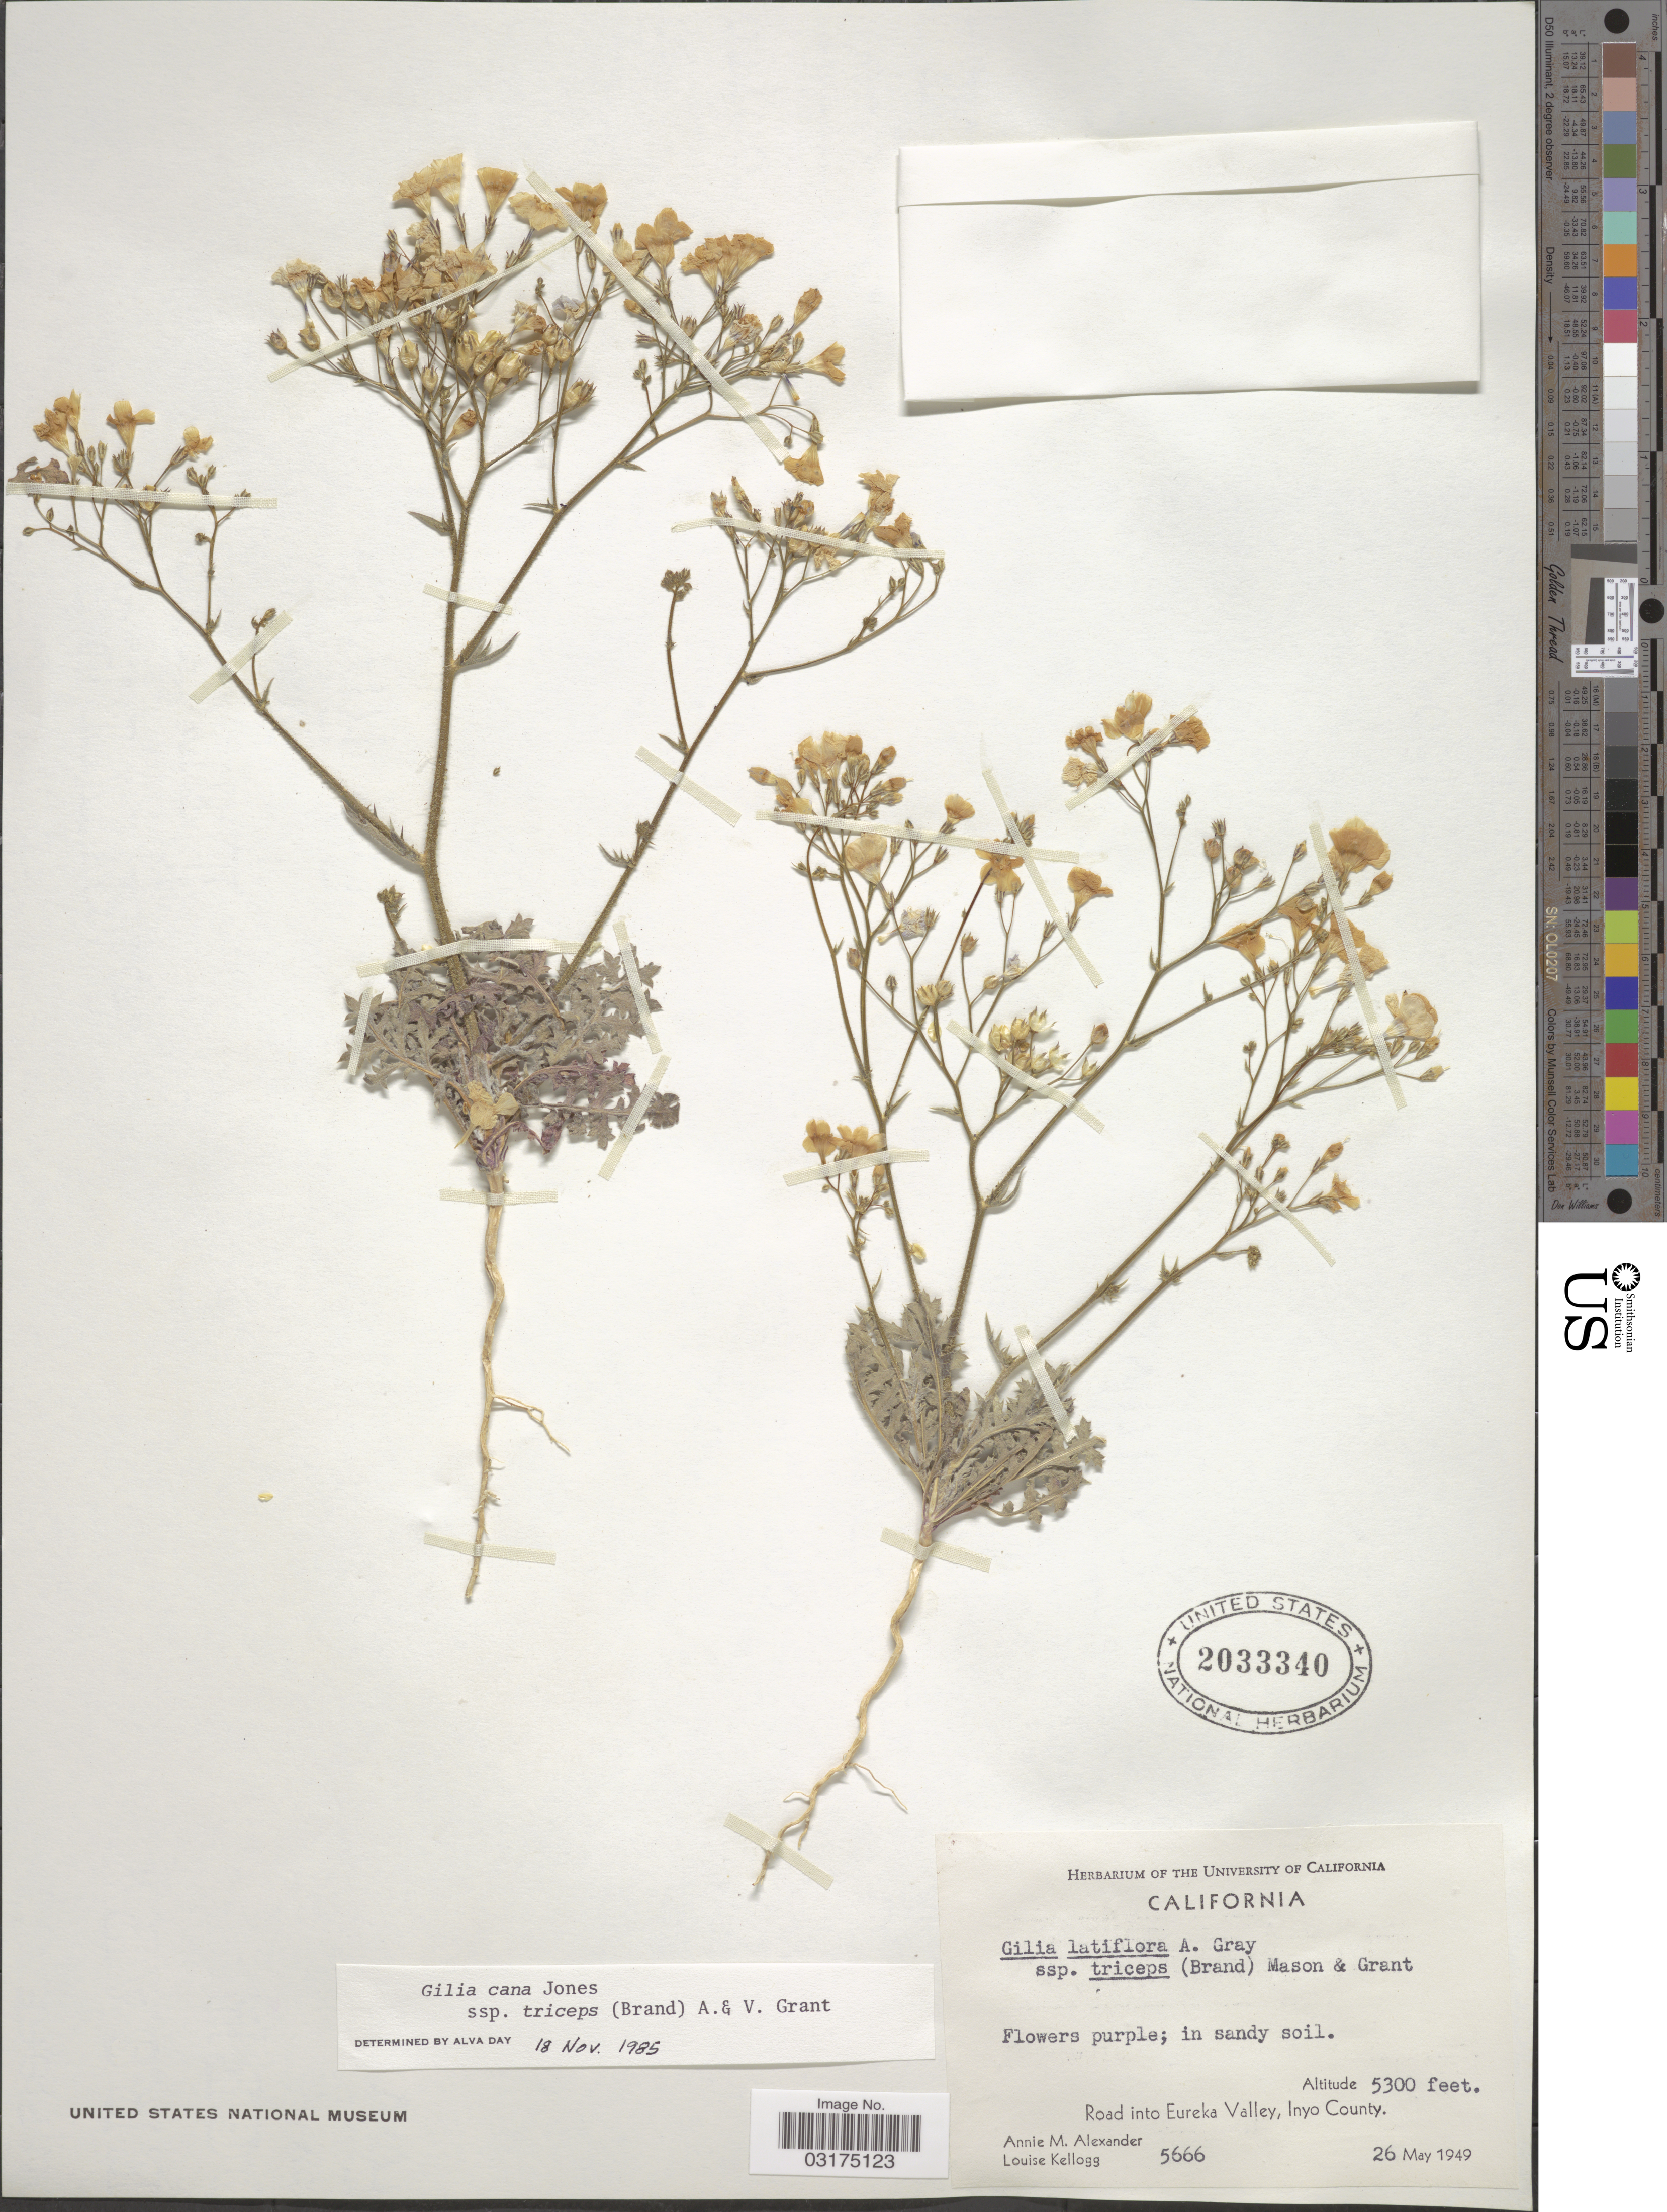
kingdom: Plantae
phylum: Tracheophyta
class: Magnoliopsida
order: Ericales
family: Polemoniaceae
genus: Gilia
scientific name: Gilia cana subsp. triceps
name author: (Brand) A.D. Grant & V.E. Grant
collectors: A. M. Alexander & L. Kellogg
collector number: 5666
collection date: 1949-05-26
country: United States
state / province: California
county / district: Inyo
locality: Road into Eureka Valley, Inyo County.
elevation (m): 1615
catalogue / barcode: US 2033340